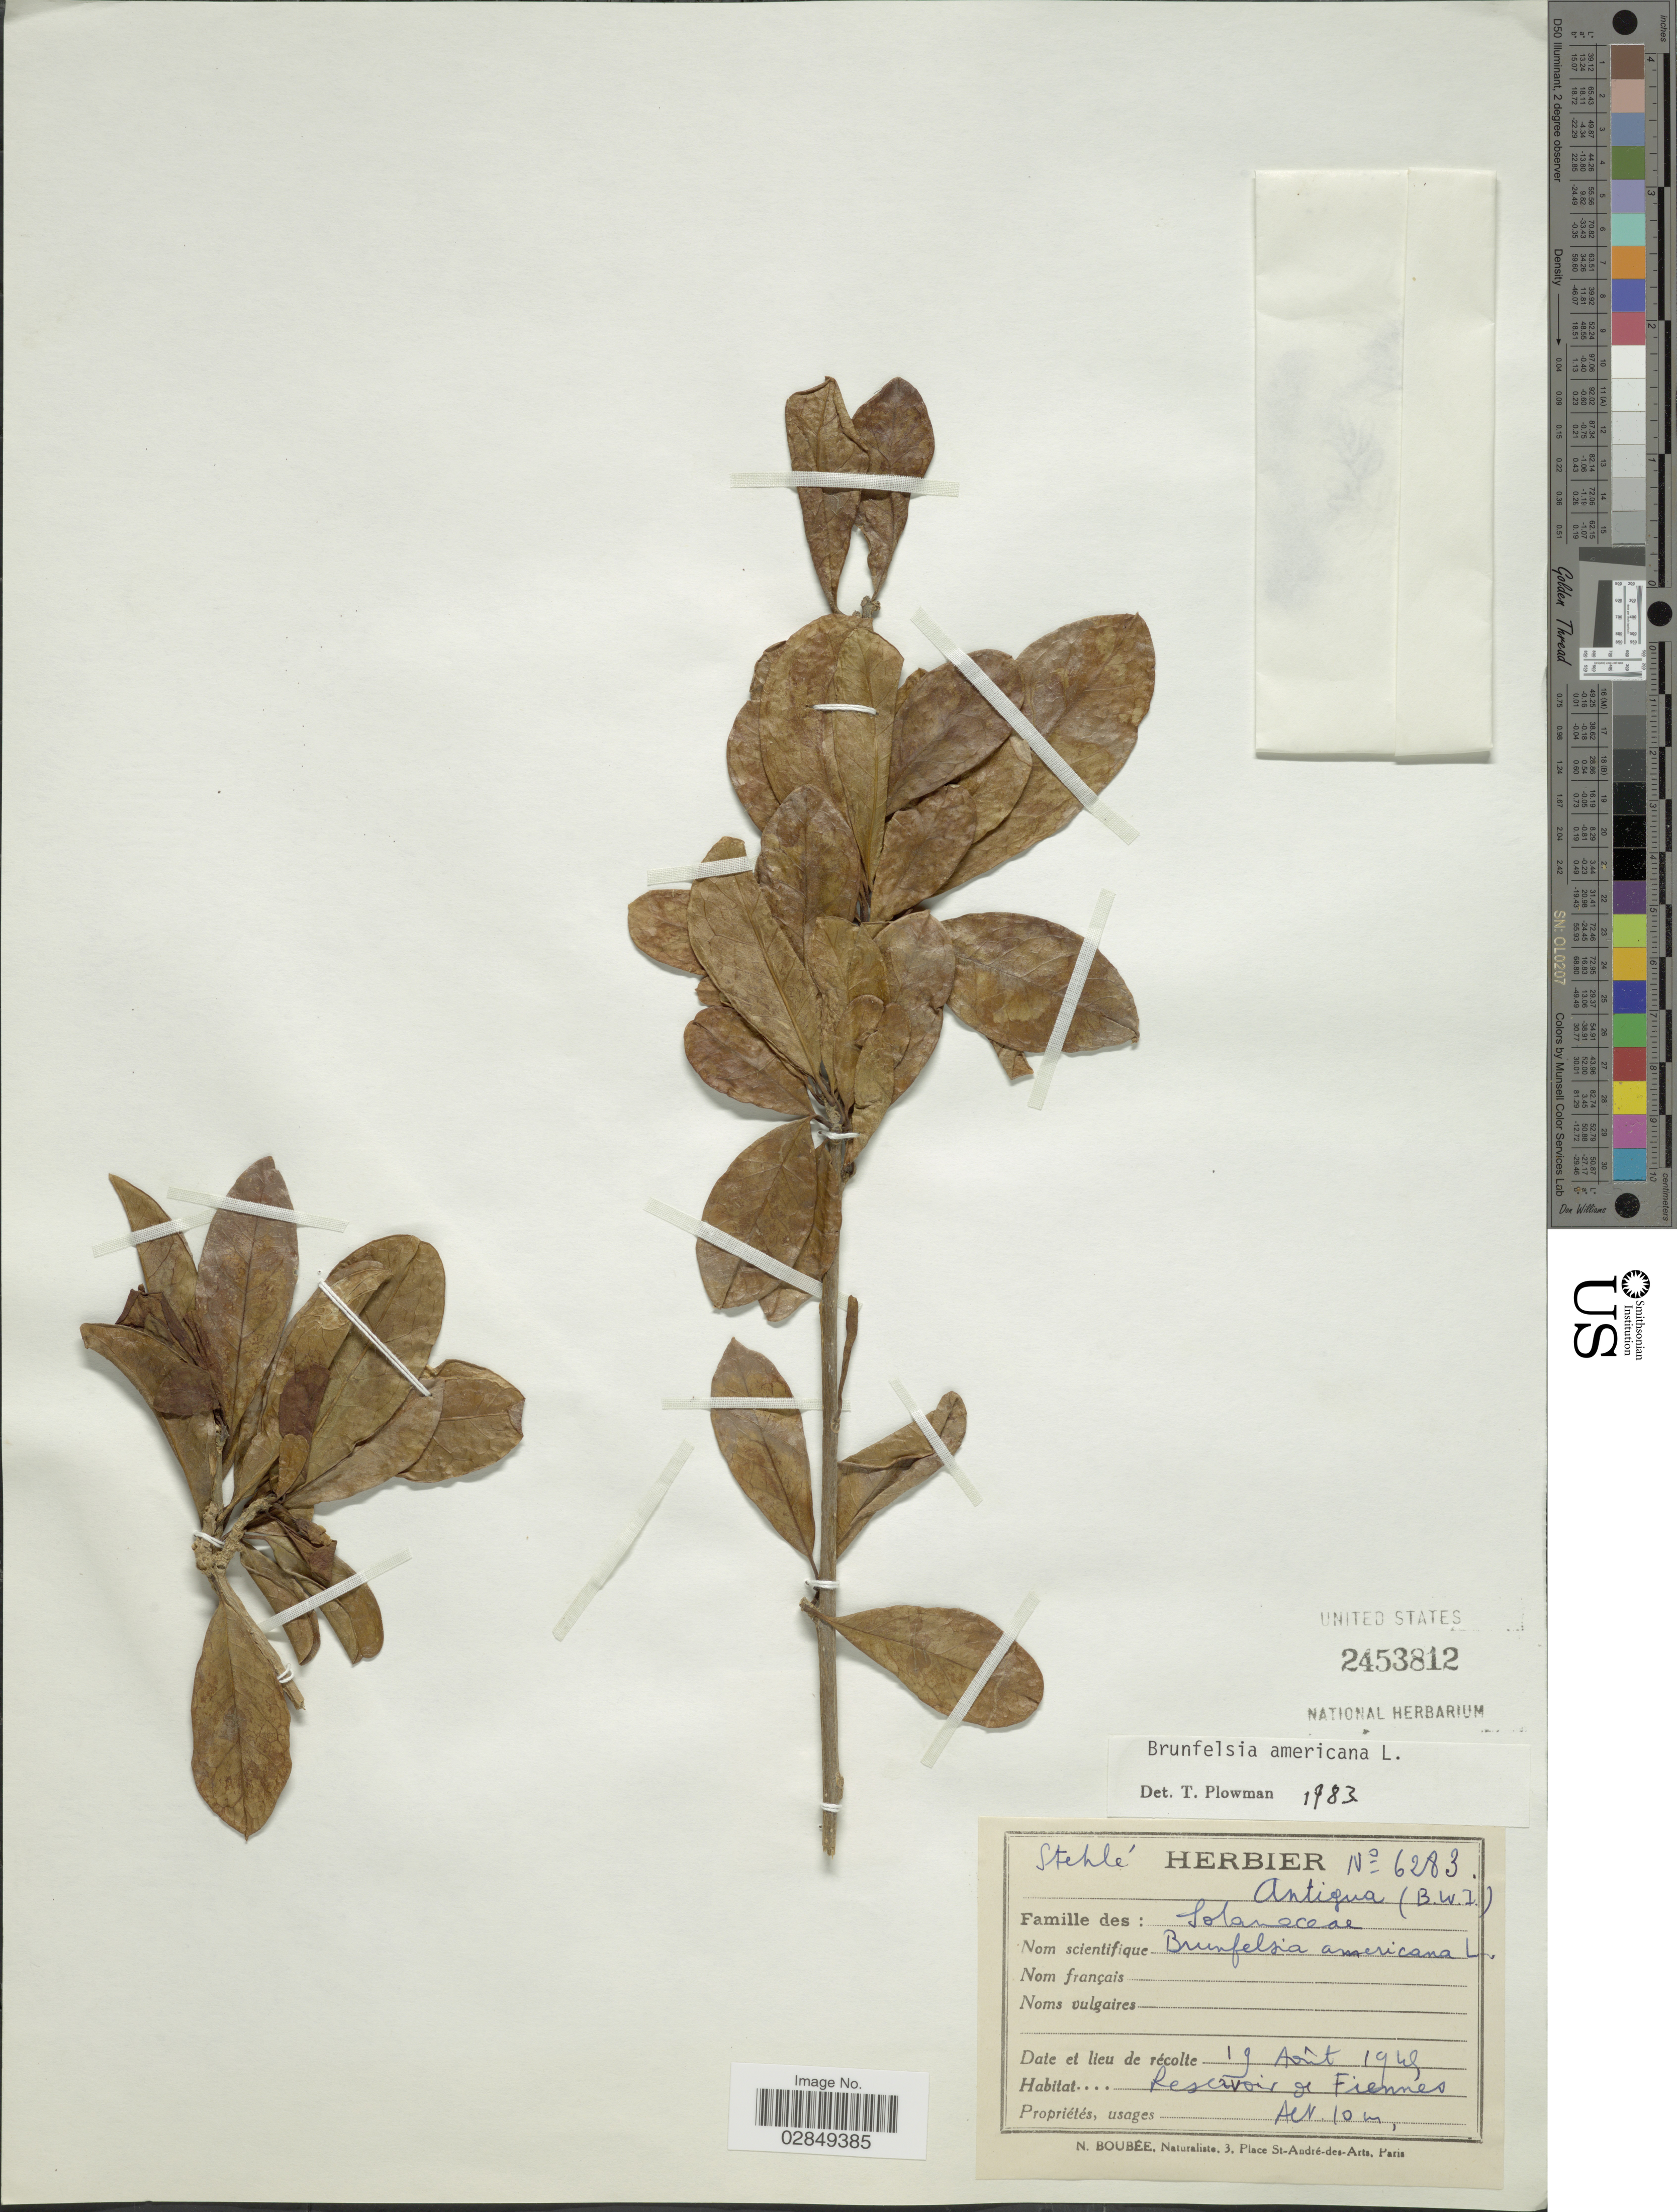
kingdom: Plantae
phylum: Tracheophyta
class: Magnoliopsida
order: Solanales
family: Solanaceae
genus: Brunfelsia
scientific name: Brunfelsia americana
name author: L.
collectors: -- Stehlé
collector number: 6283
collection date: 1945-08-19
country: Antigua and Barbuda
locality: Antigua (B.W.I.) Reservoir de Fiennes.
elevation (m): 10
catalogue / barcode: US 2453812